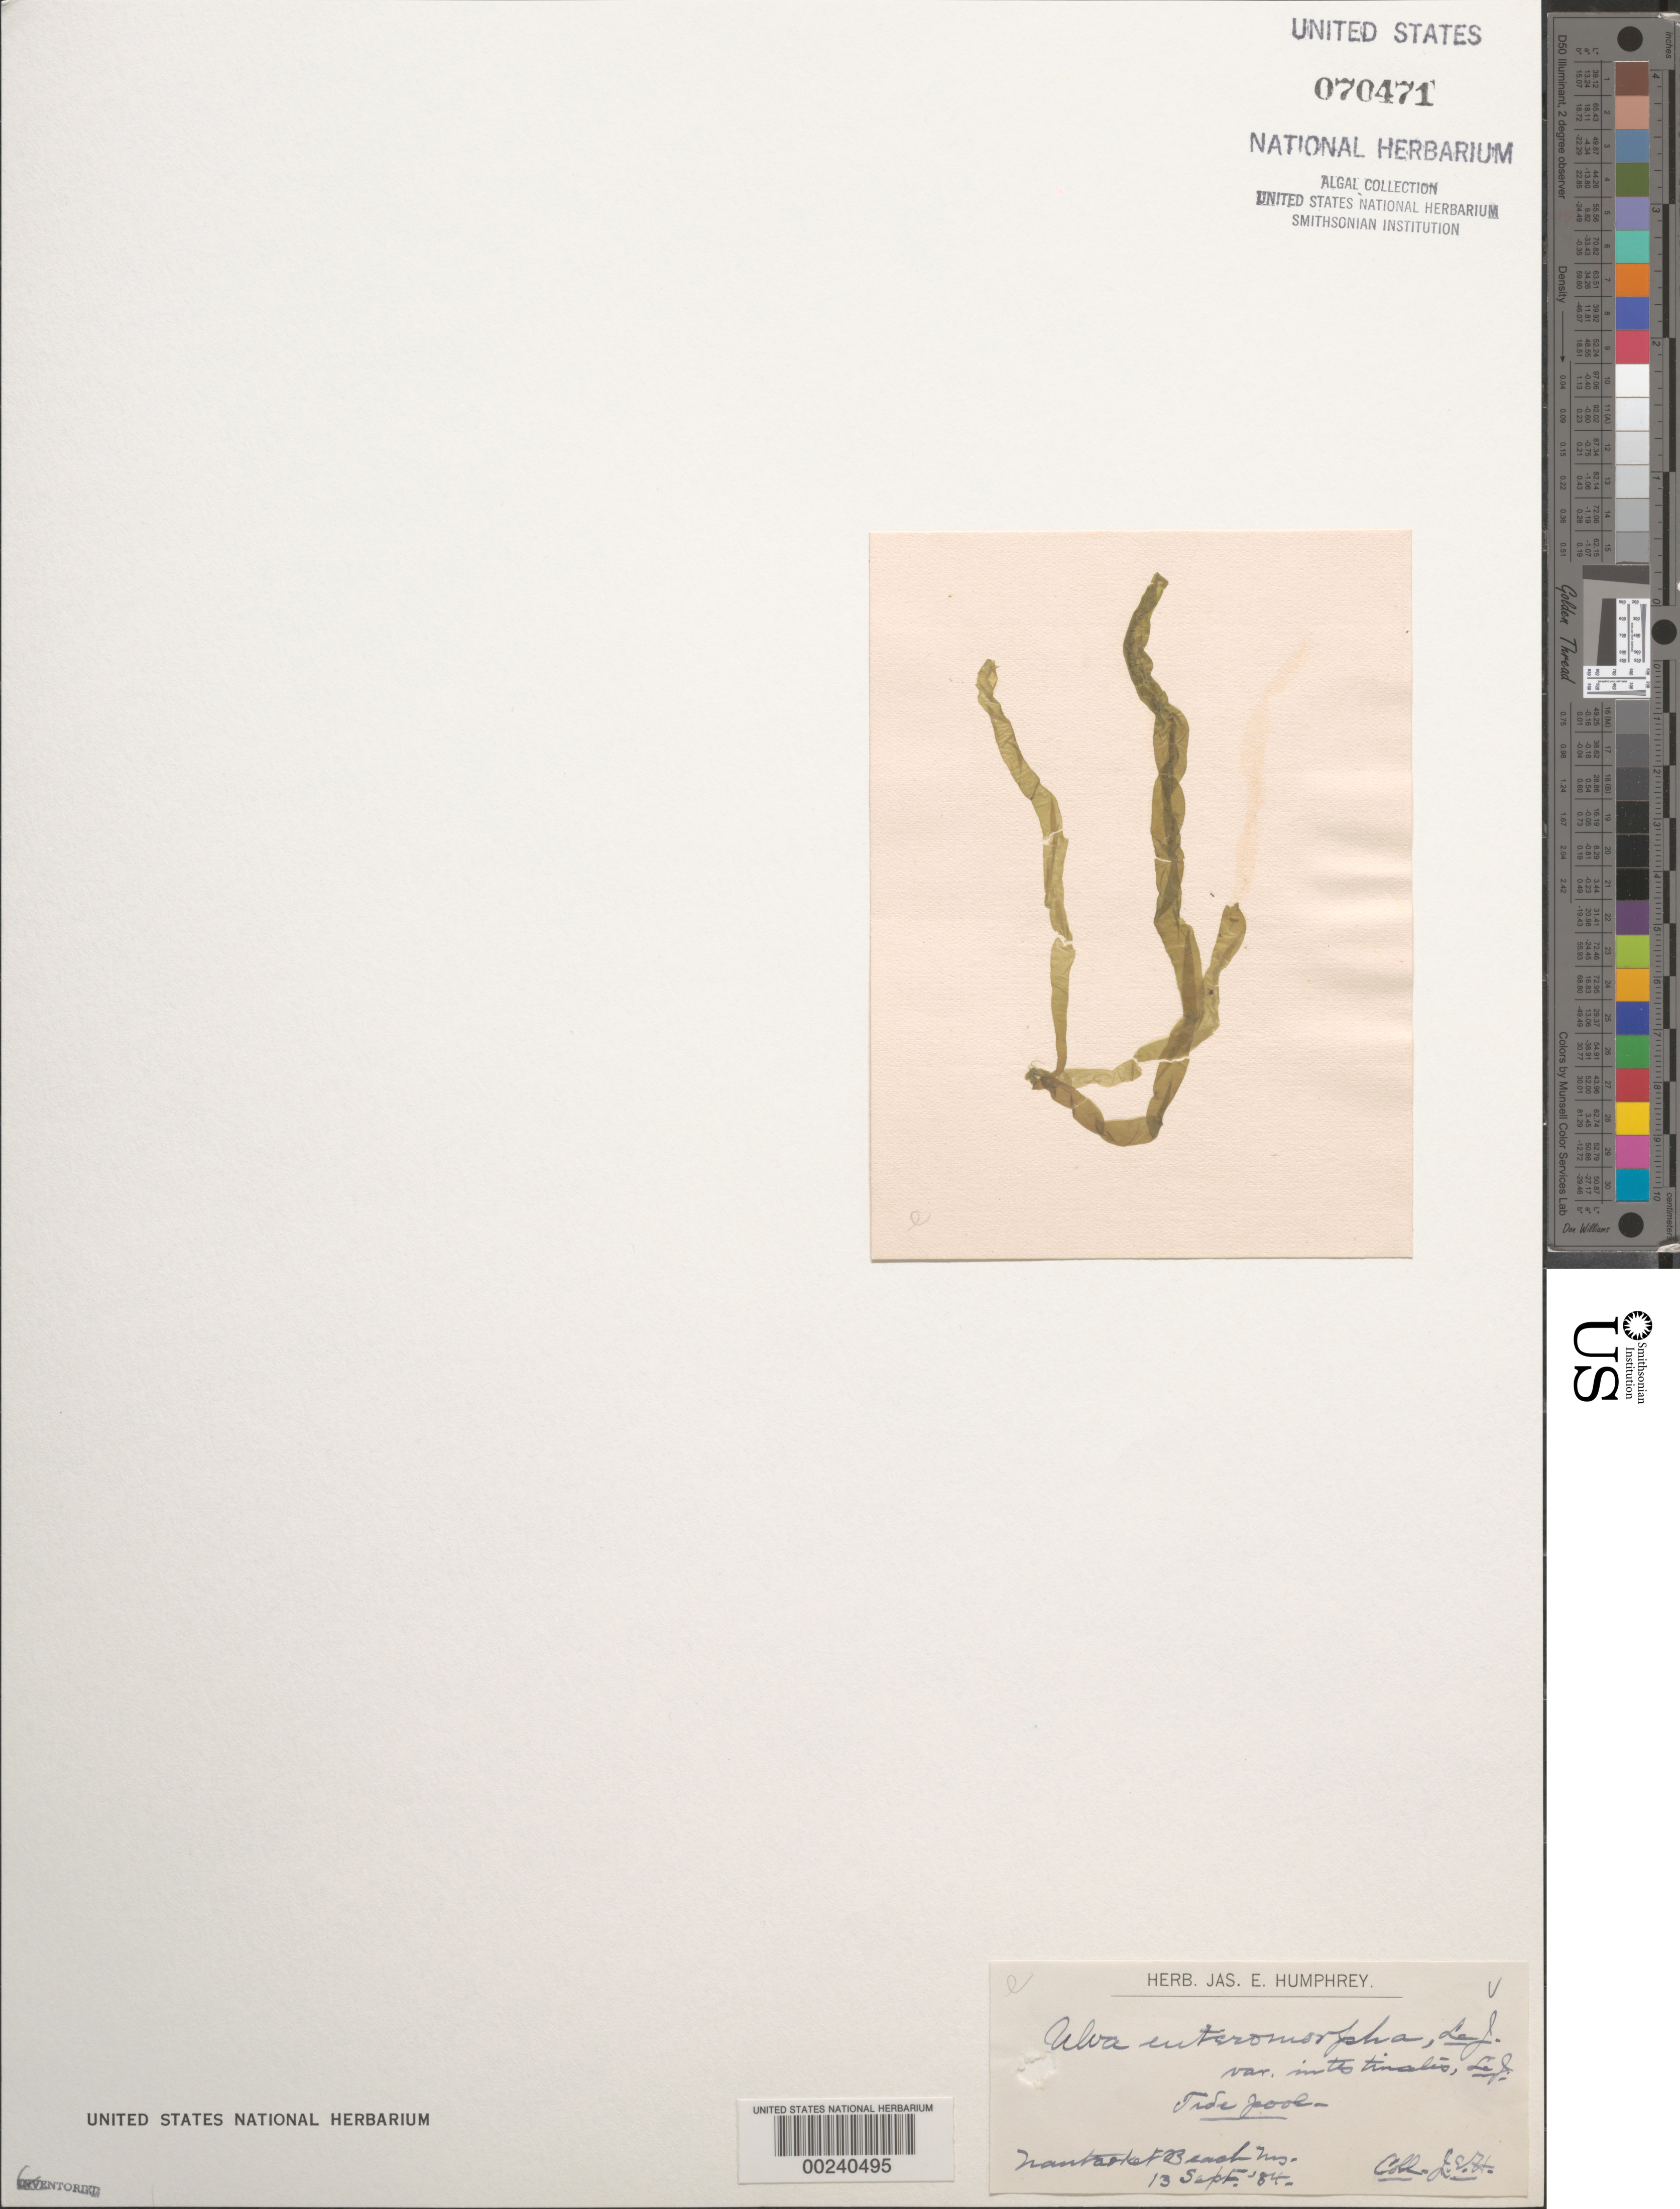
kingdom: Plantae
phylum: Chlorophyta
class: Ulvophyceae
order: Ulvales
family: Ulvaceae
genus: Ulva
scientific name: Ulva enteromorpha var. intestinalis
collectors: J. Humphrey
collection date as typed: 13 Sep 1884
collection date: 1884-09-13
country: United States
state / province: Massachusetts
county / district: Plymouth County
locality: Nantasket Beach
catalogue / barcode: US 70471